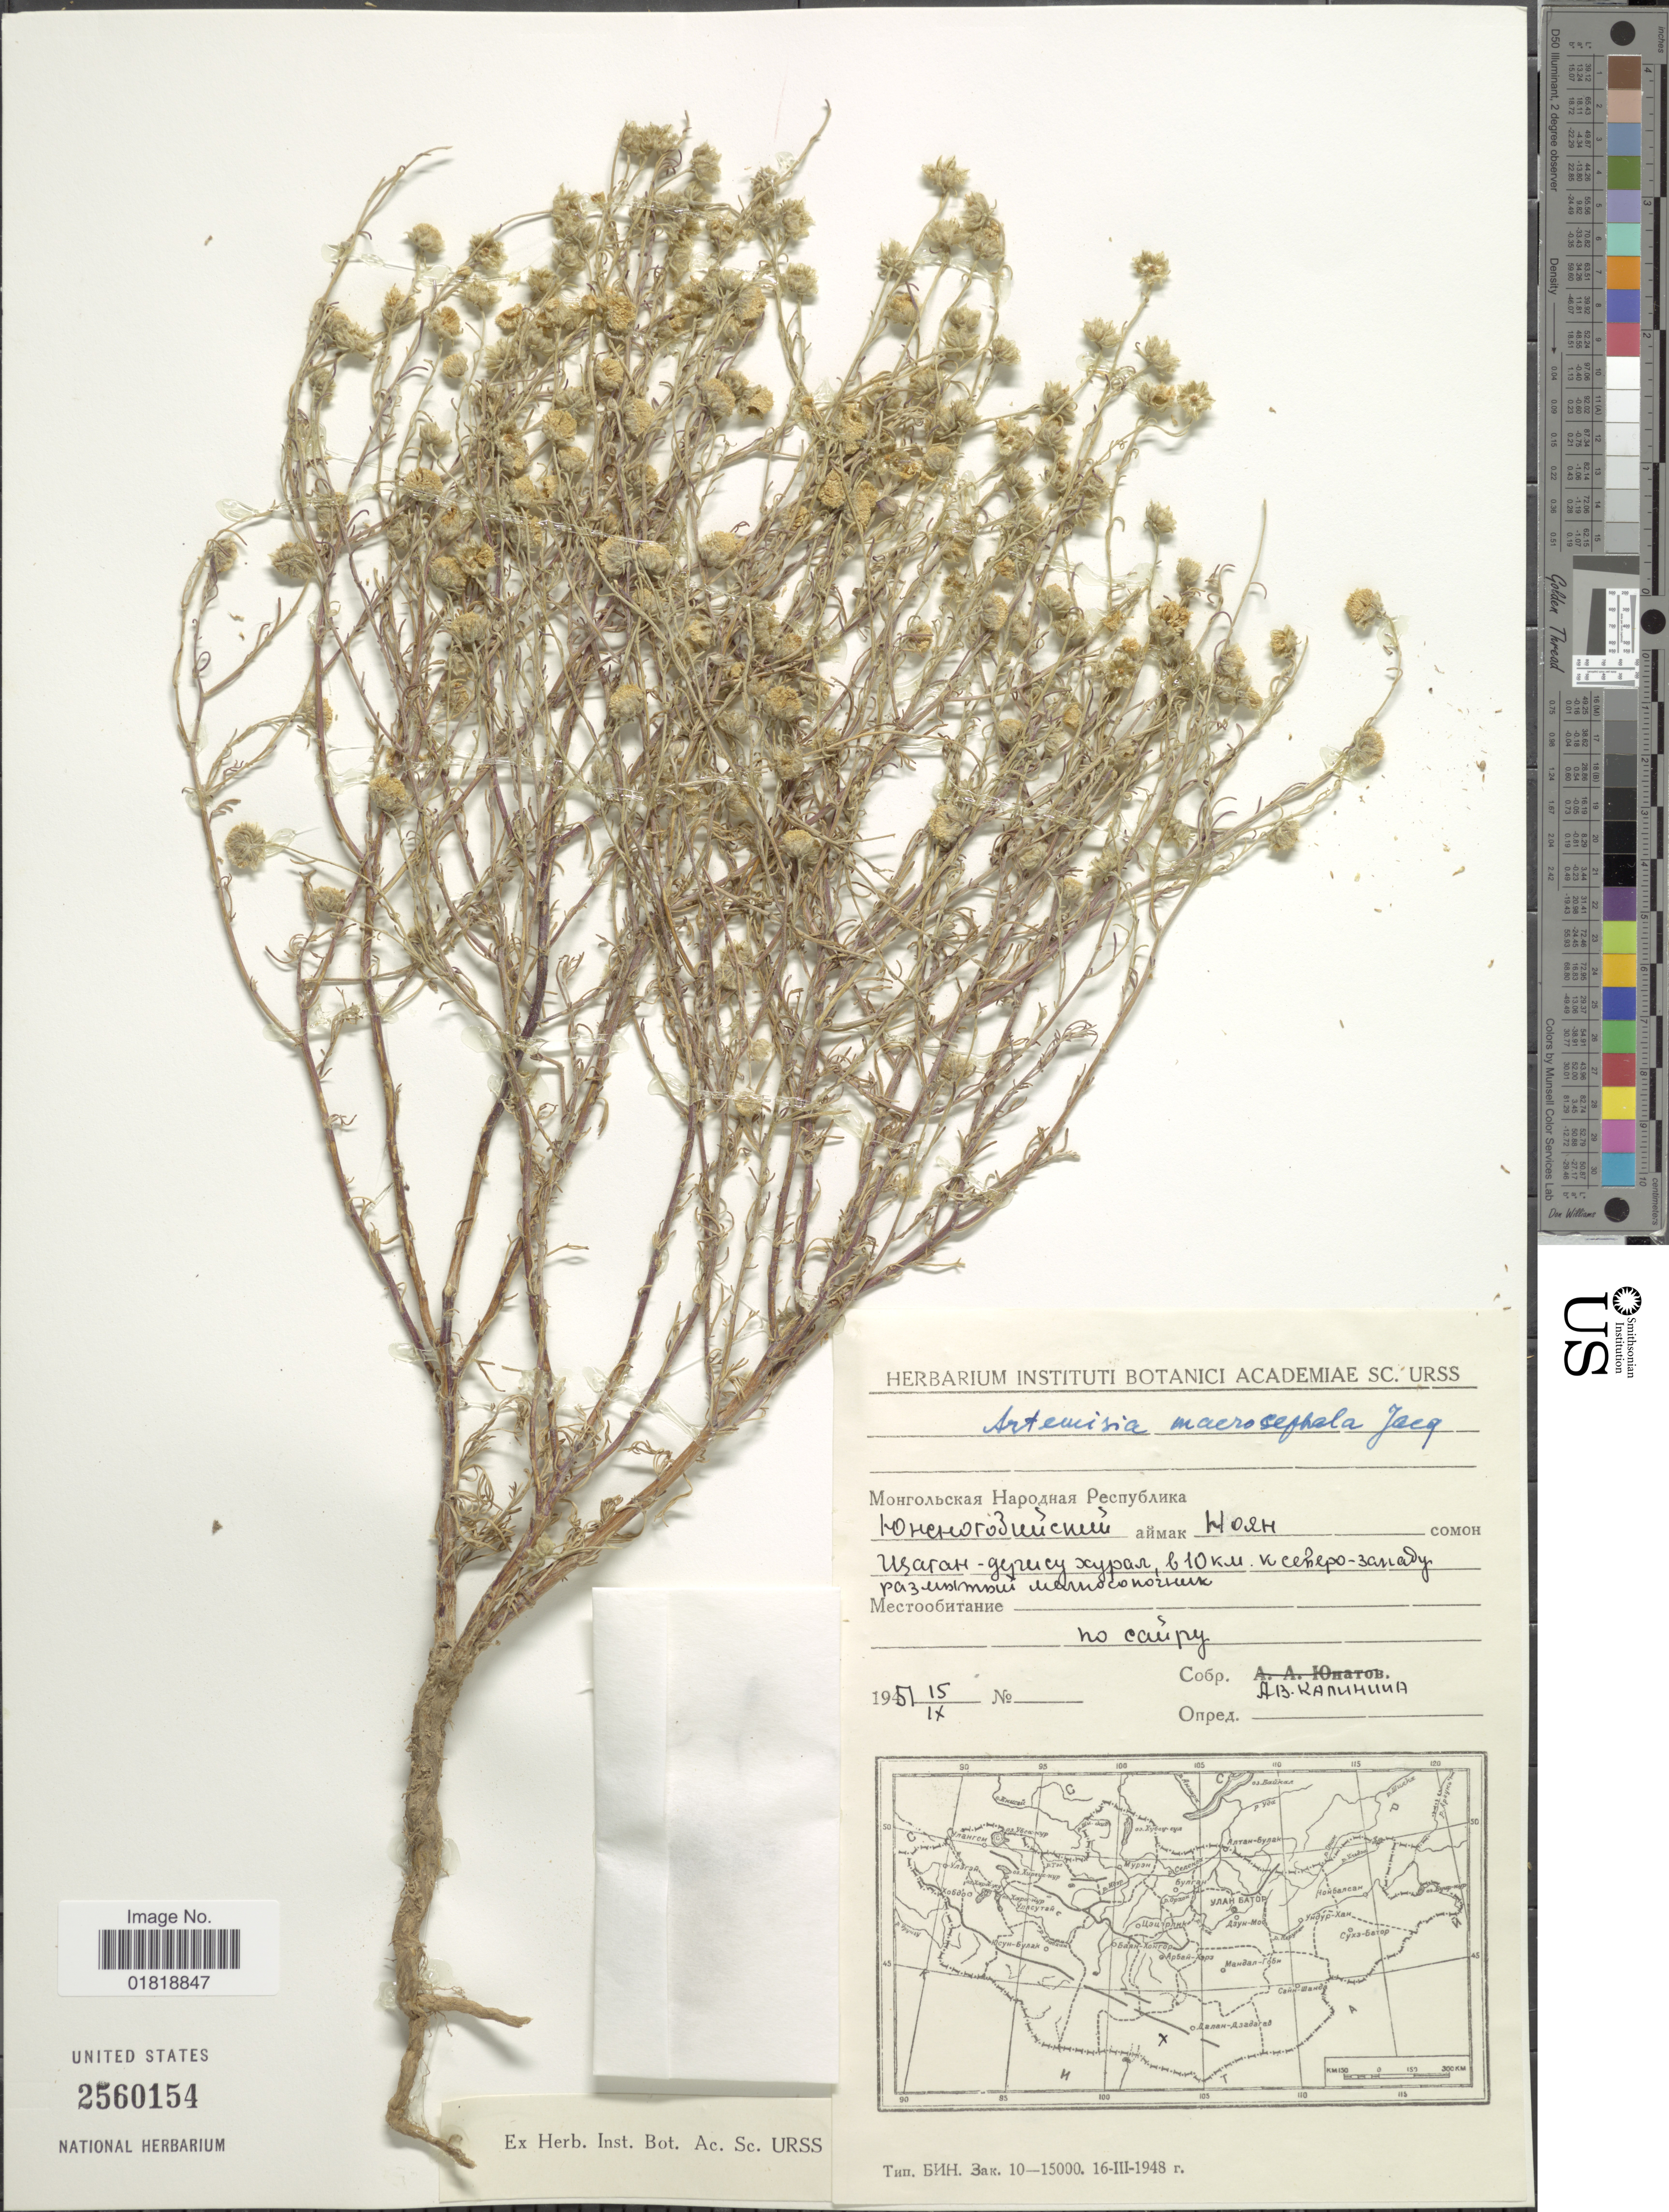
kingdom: Plantae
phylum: Tracheophyta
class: Magnoliopsida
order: Asterales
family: Asteraceae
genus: Artemisia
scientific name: Artemisia macrocephala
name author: Jacq.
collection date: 1951-09-15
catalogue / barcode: US 2560154